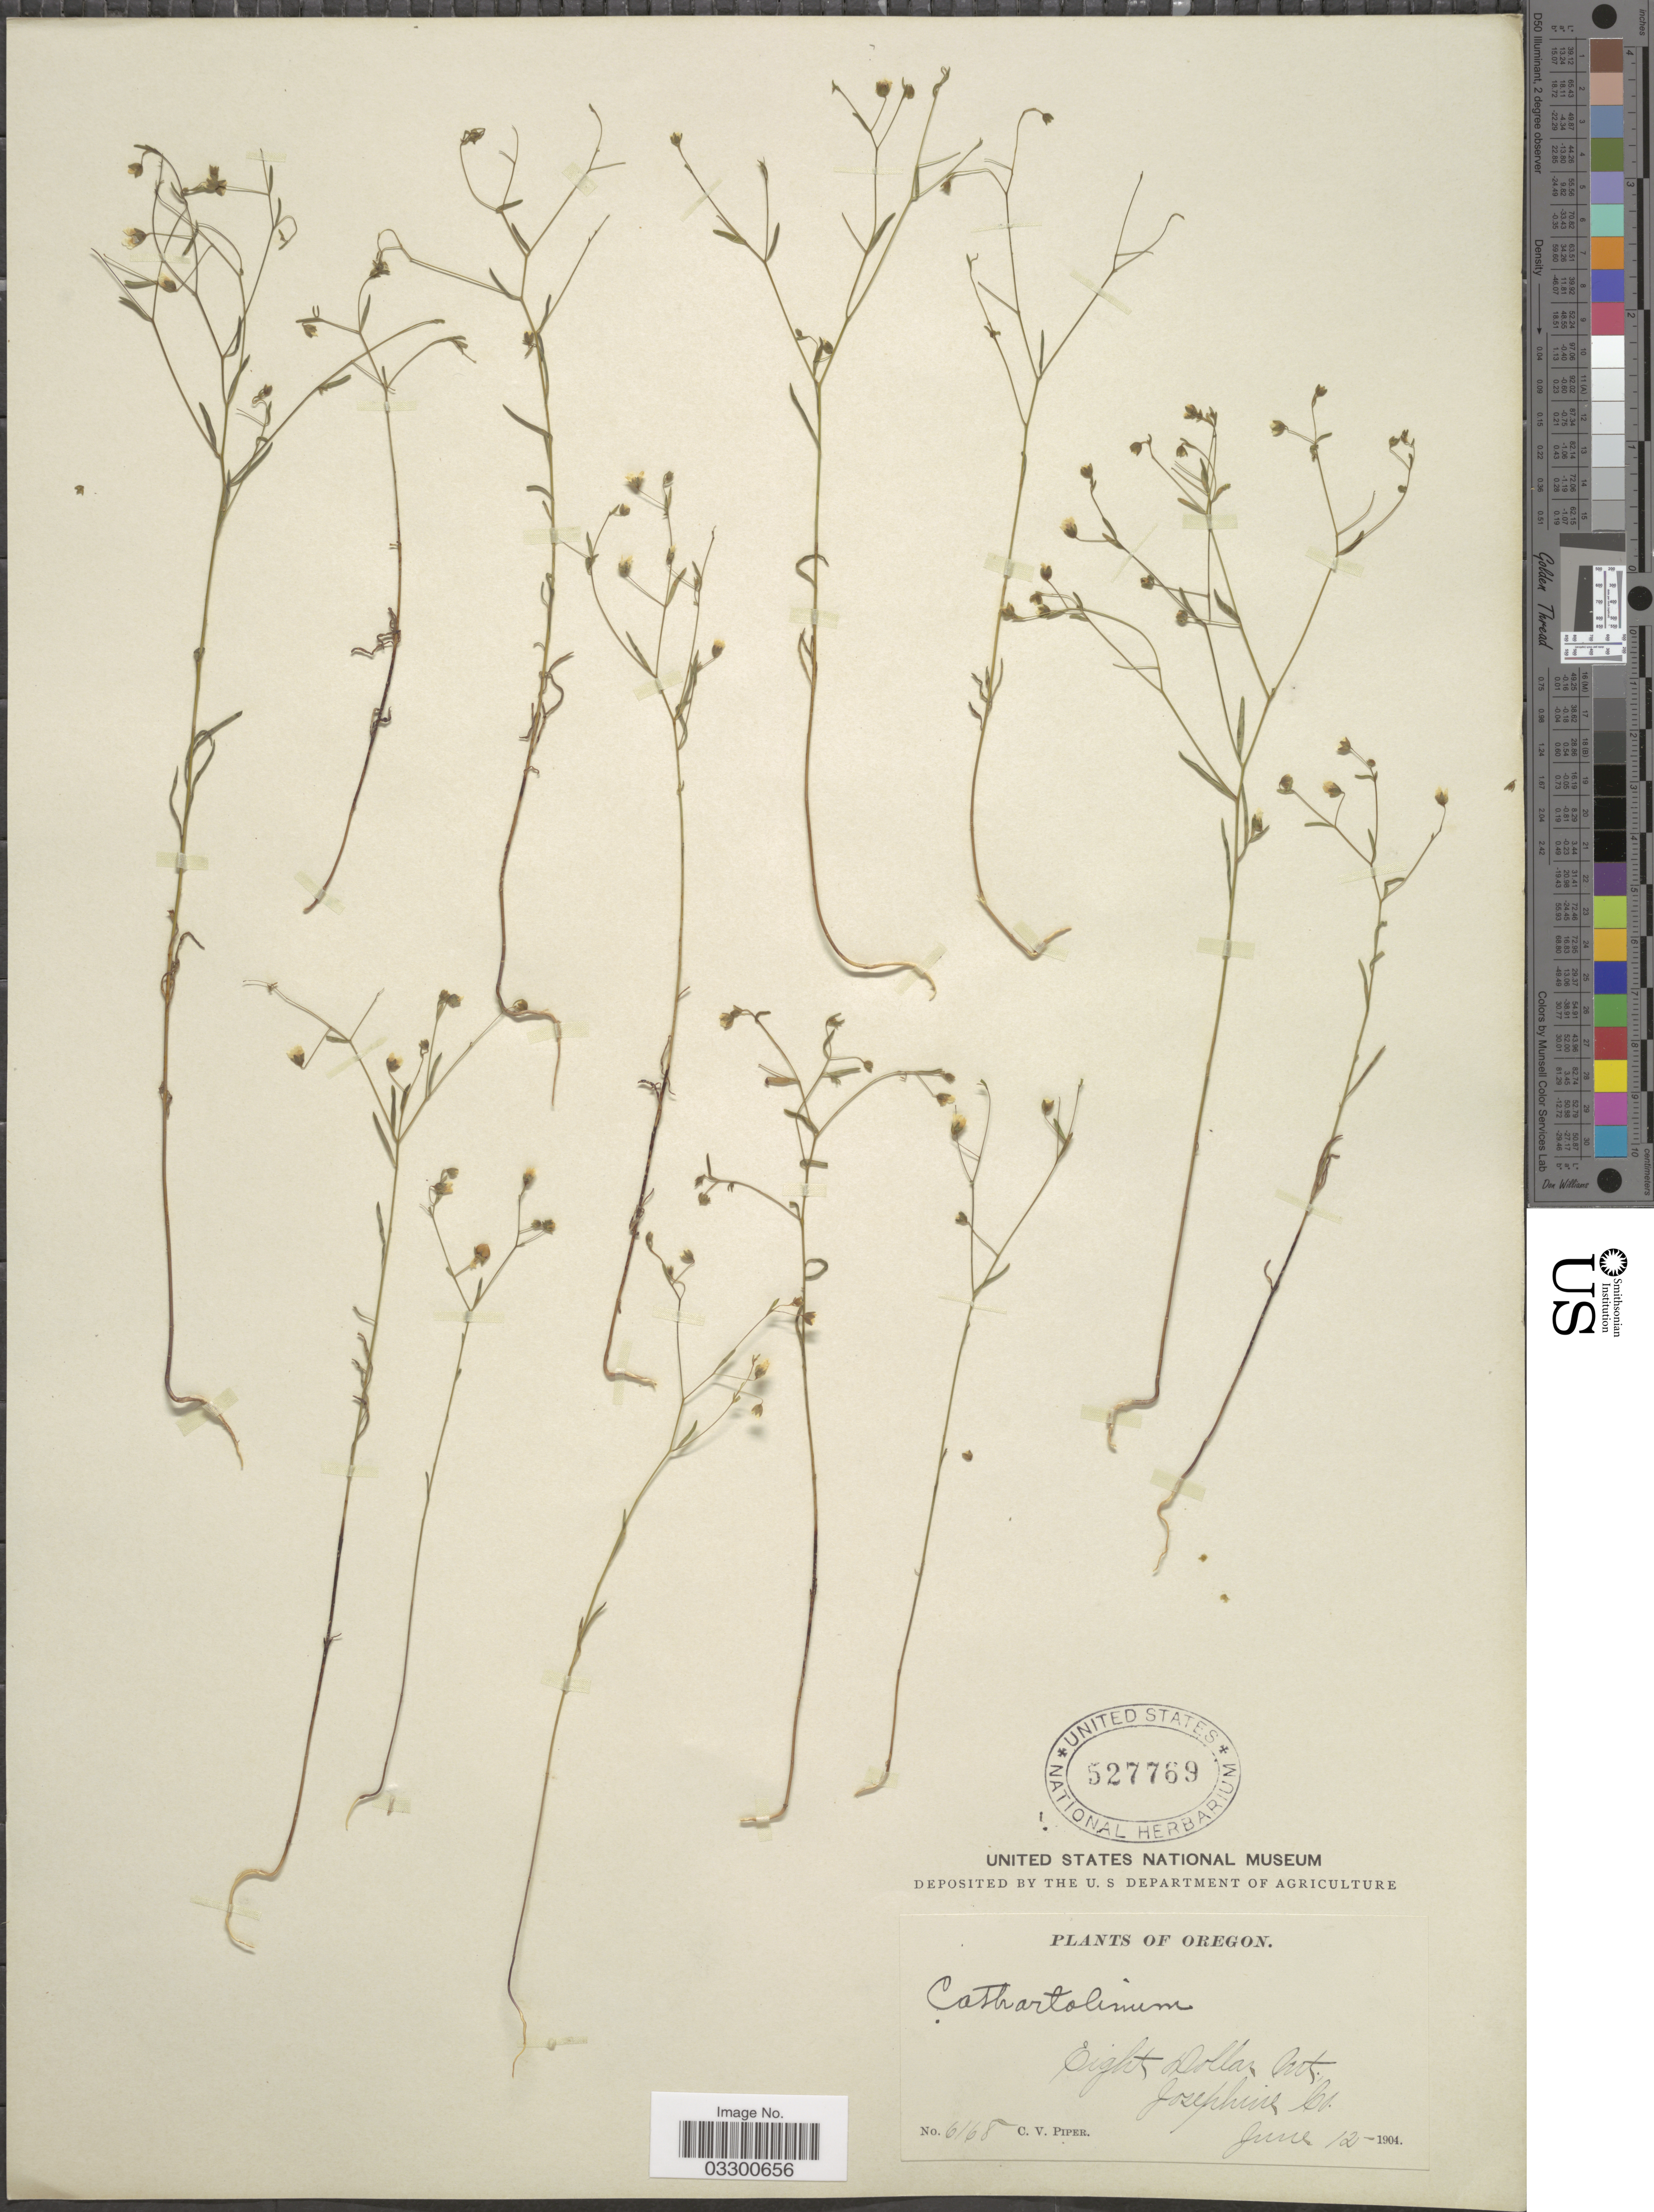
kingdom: Plantae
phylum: Tracheophyta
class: Magnoliopsida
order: Malpighiales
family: Linaceae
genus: Linum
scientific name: Linum micranthum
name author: A. Gray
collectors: C. V. Piper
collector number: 6168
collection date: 1904-06-12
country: United States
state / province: Oregon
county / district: Josephine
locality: Eight Dollar Mt., Josephine Co.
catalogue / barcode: US 527769